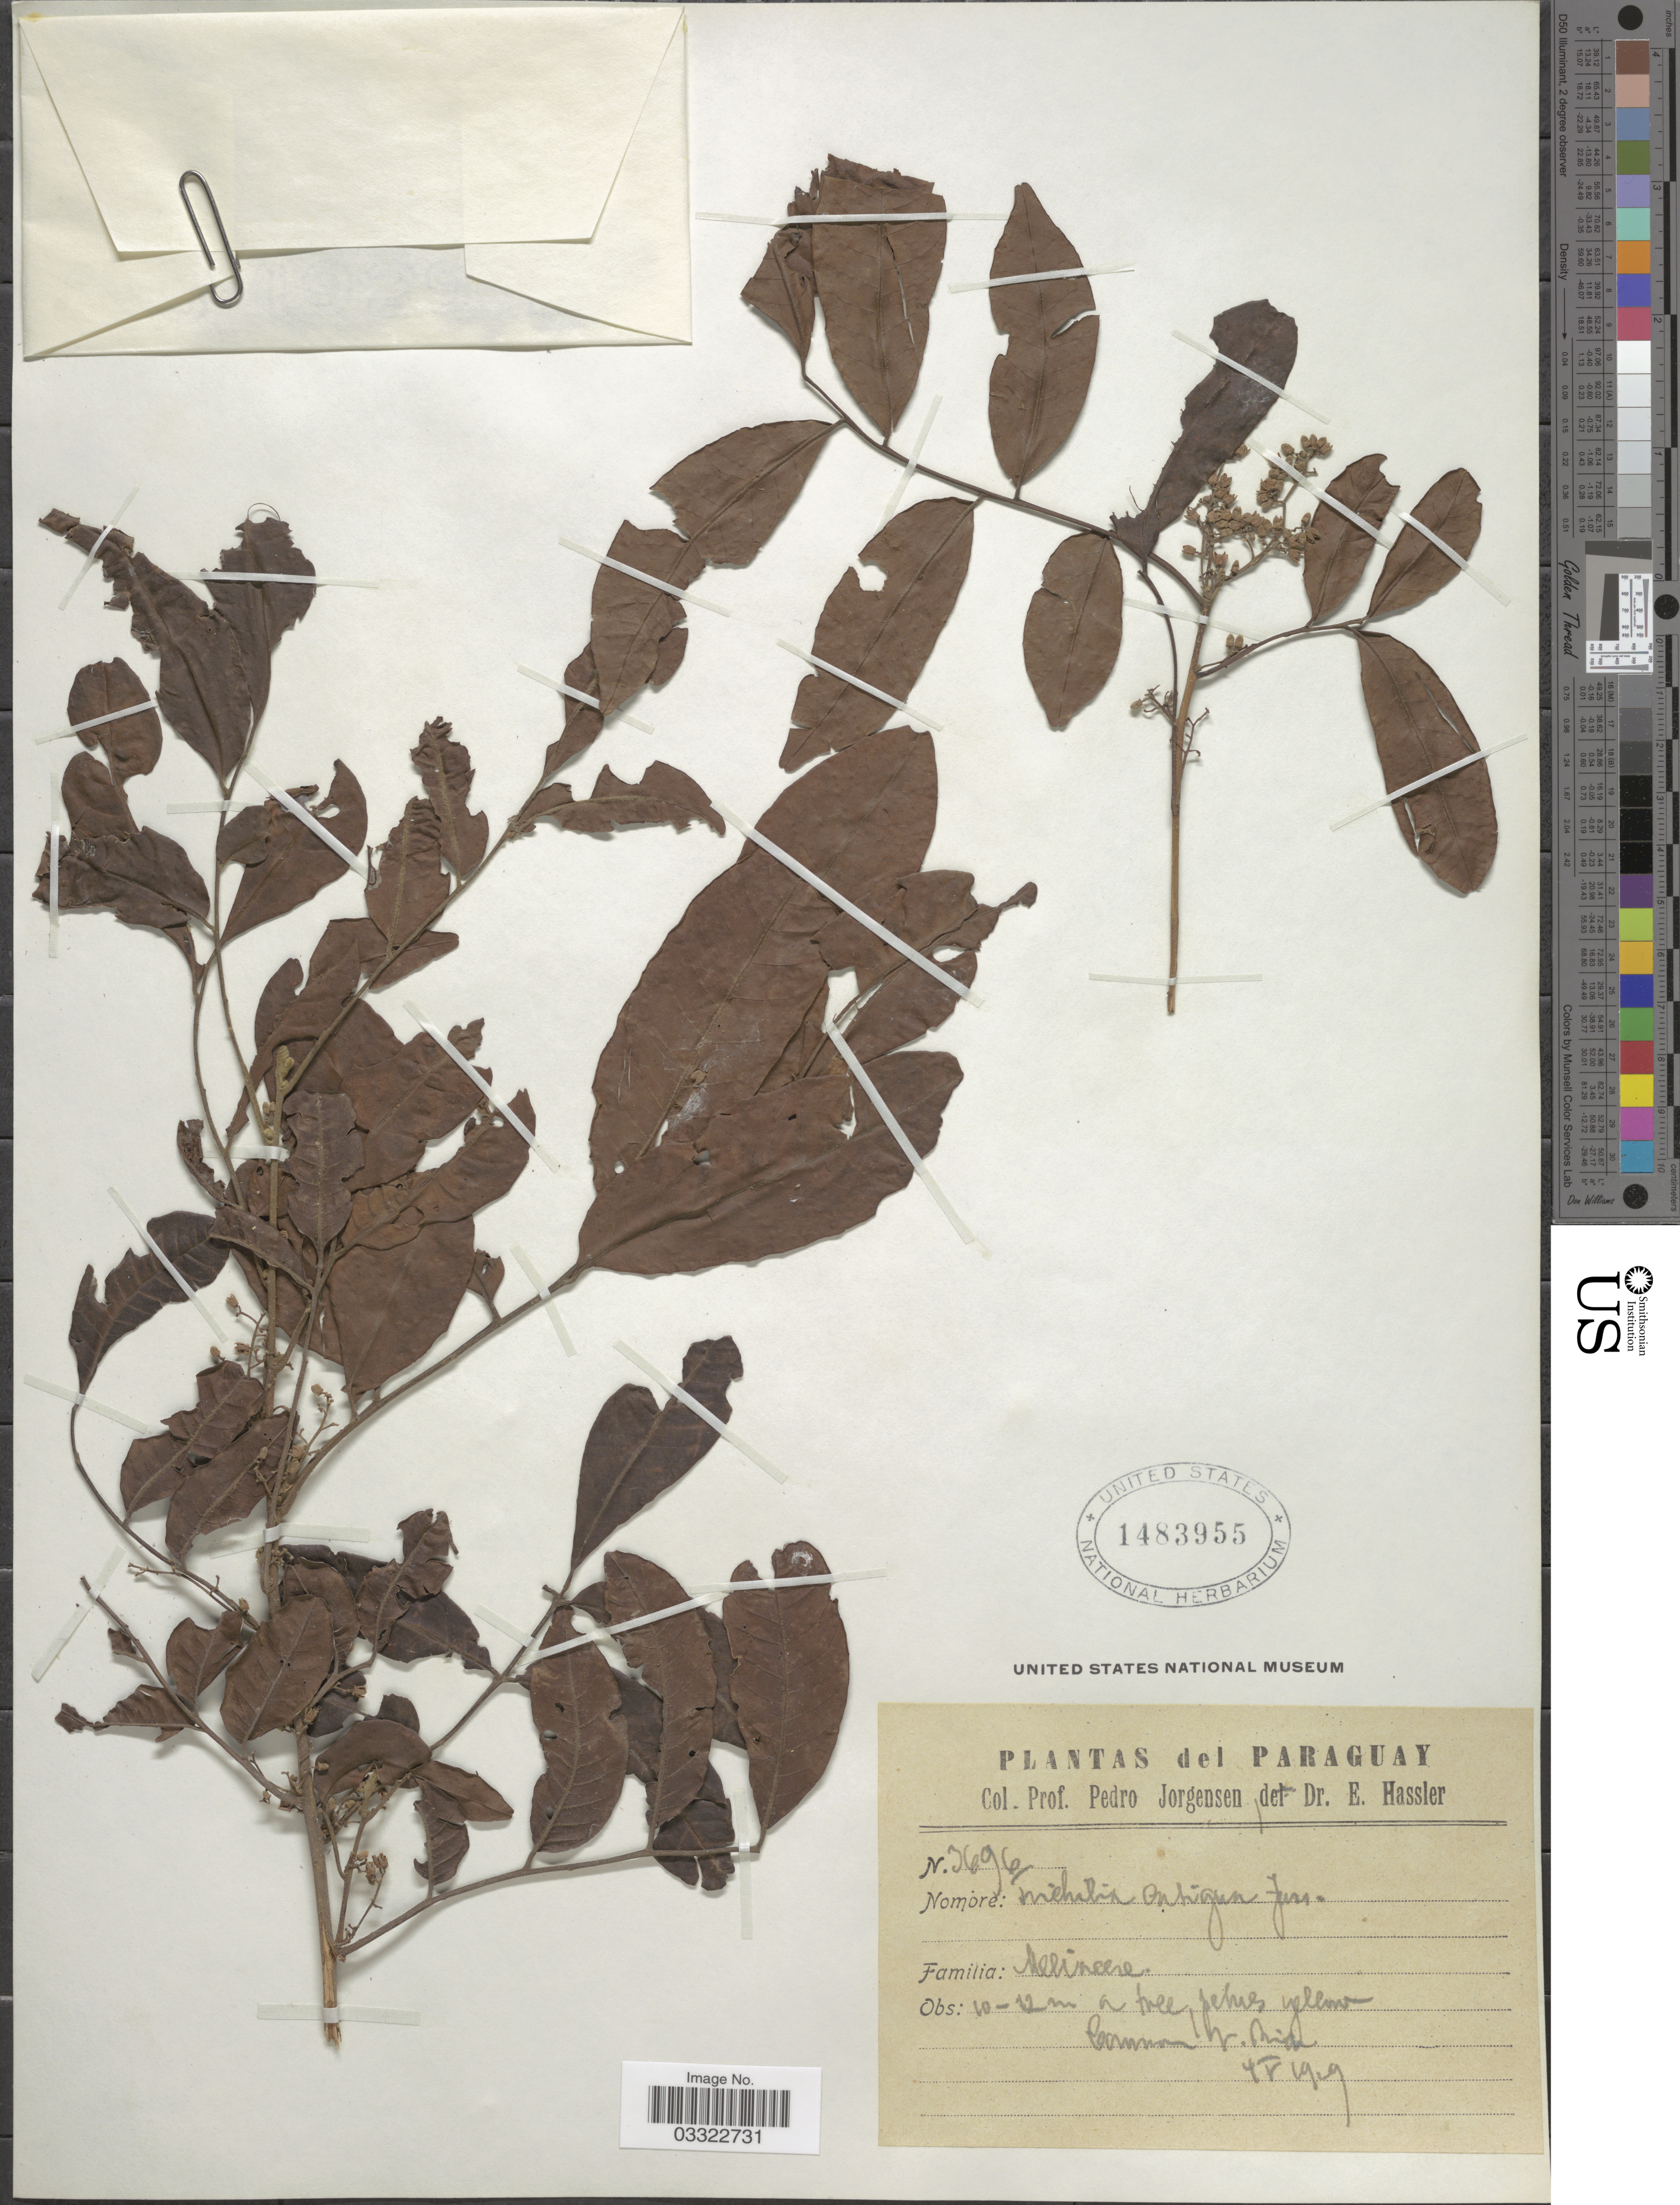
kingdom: Plantae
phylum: Tracheophyta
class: Magnoliopsida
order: Sapindales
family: Meliaceae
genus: Trichilia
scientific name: Trichilia catigua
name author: A. Juss.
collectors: P. Jörgensen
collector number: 96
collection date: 1929-05-04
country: Paraguay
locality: Common V. Rica.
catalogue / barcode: US 1483955